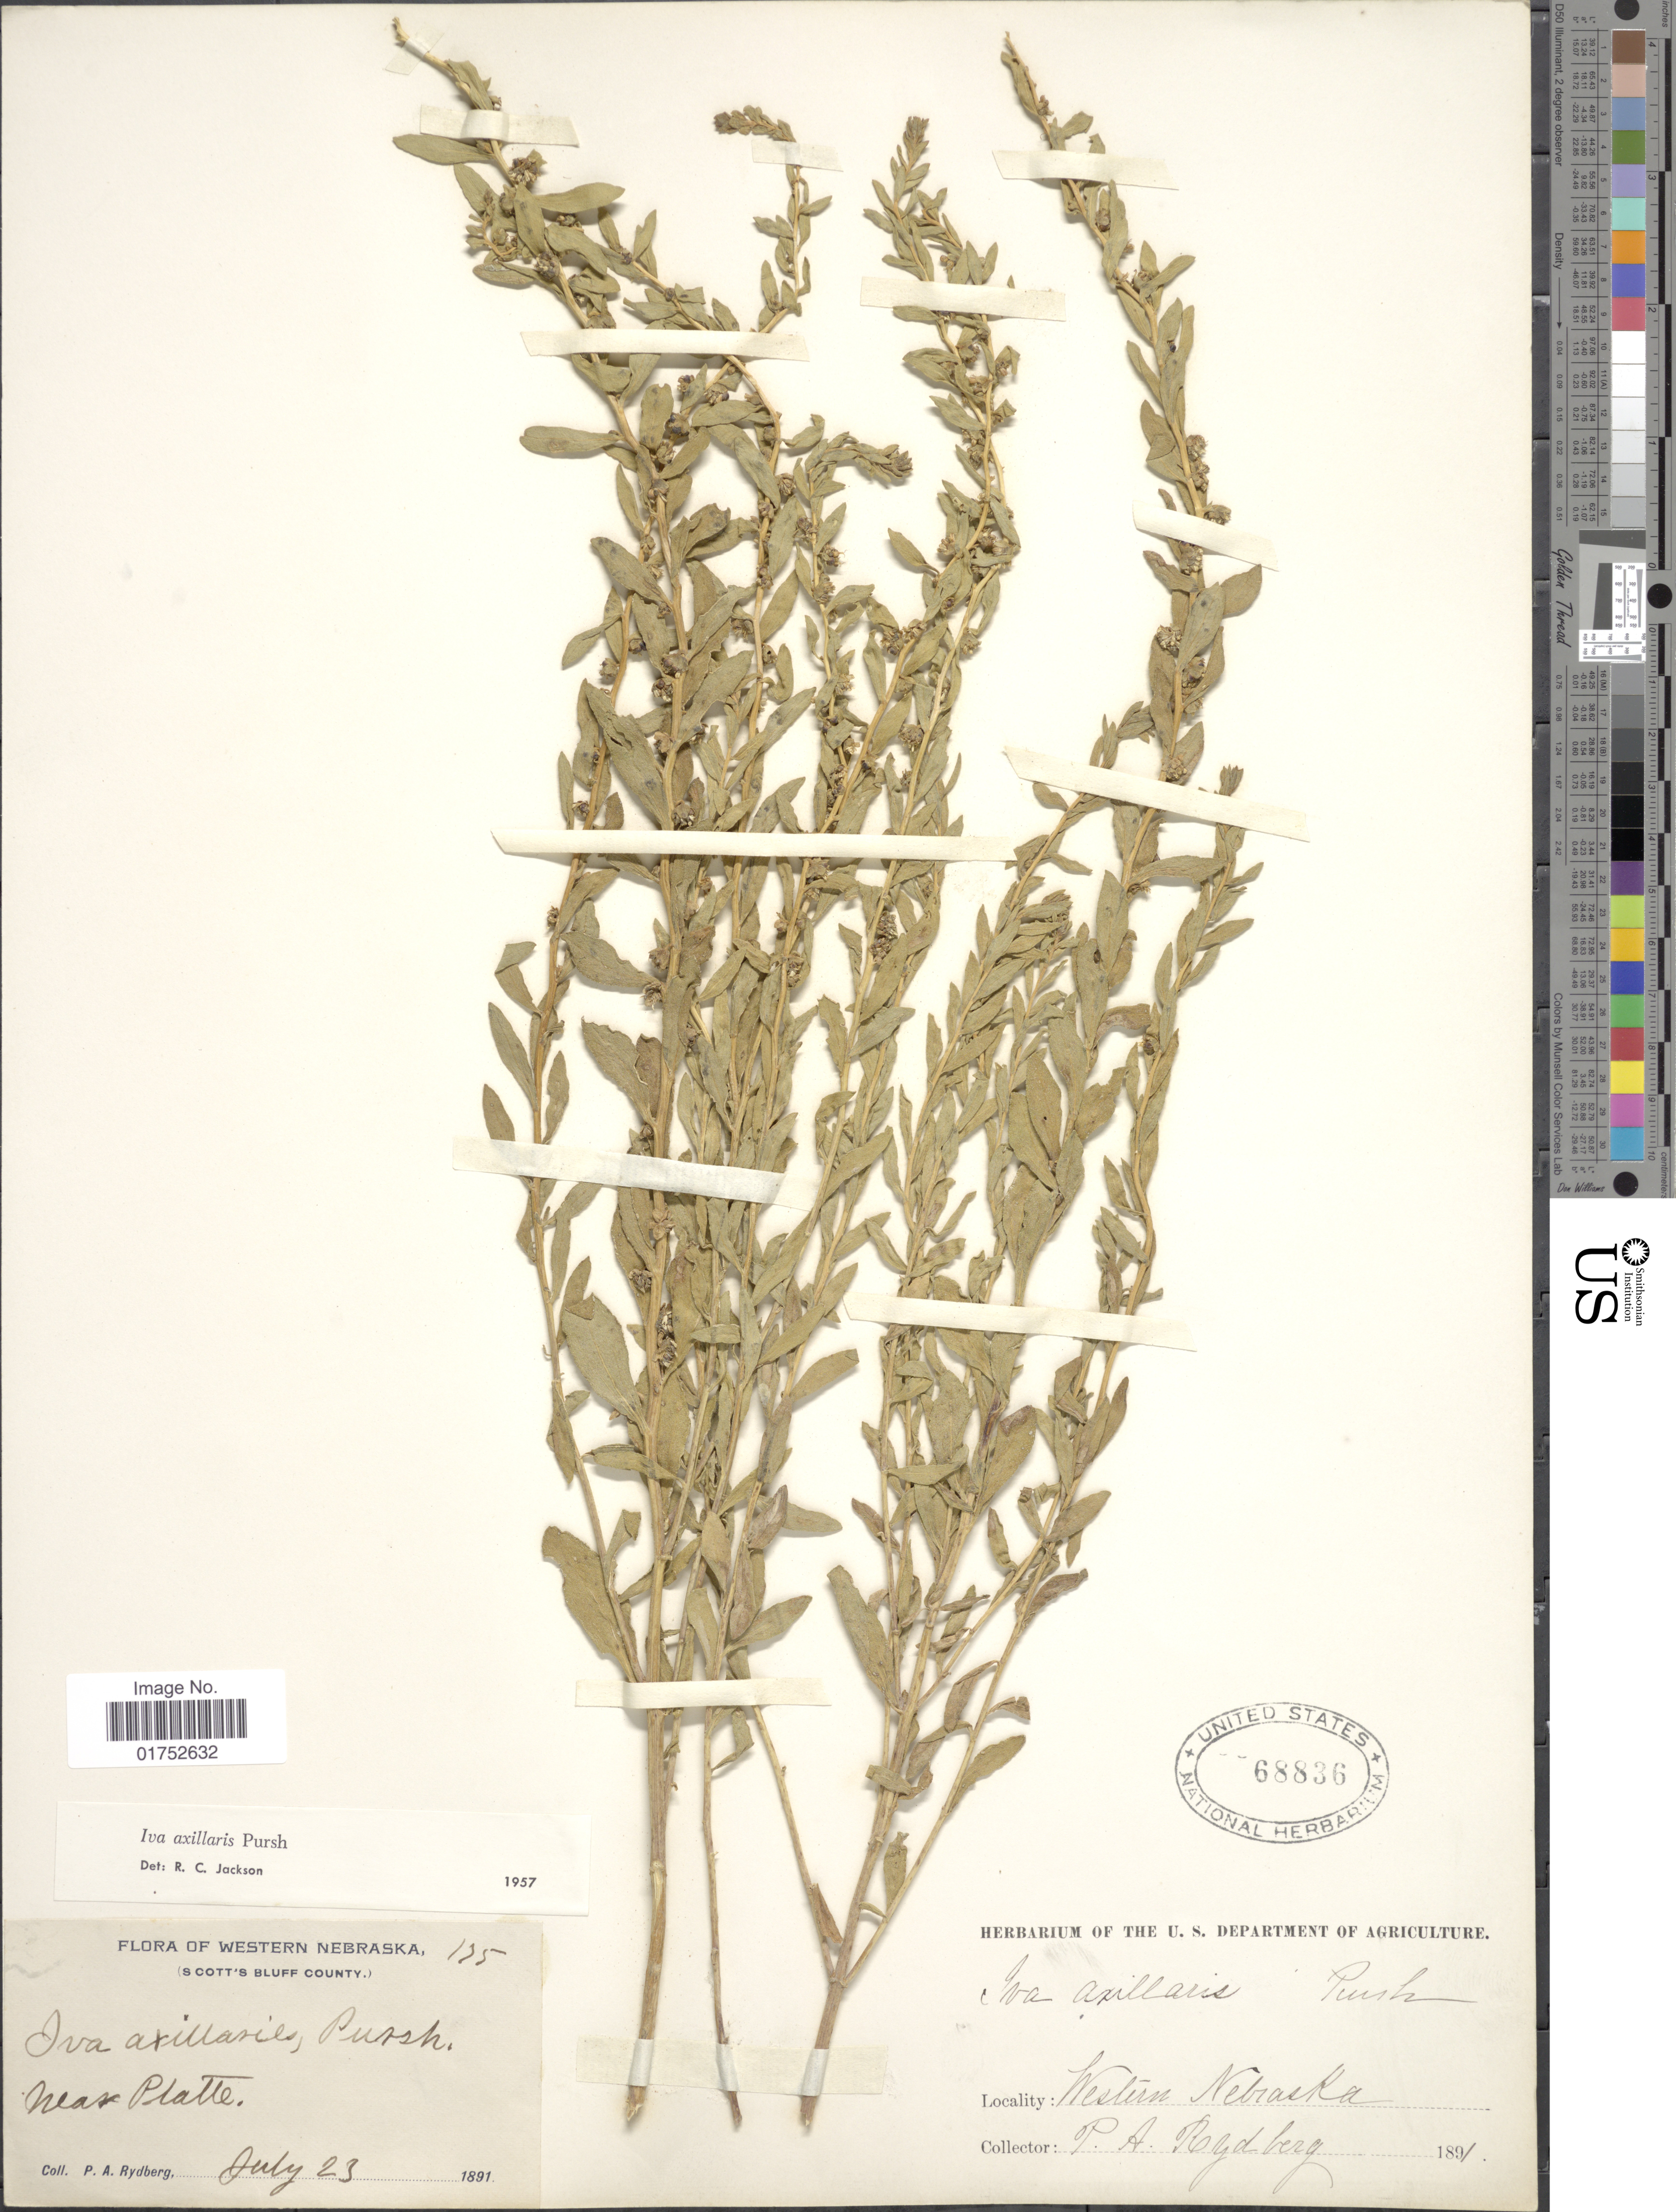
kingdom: Plantae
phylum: Tracheophyta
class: Magnoliopsida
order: Asterales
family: Asteraceae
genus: Iva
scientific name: Iva axillaris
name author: Pursh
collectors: P. A. Rydberg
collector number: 135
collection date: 1891-07-23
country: United States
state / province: Nebraska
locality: Western Nebraska, Scott's Bluff County, near Platte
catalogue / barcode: US 68836